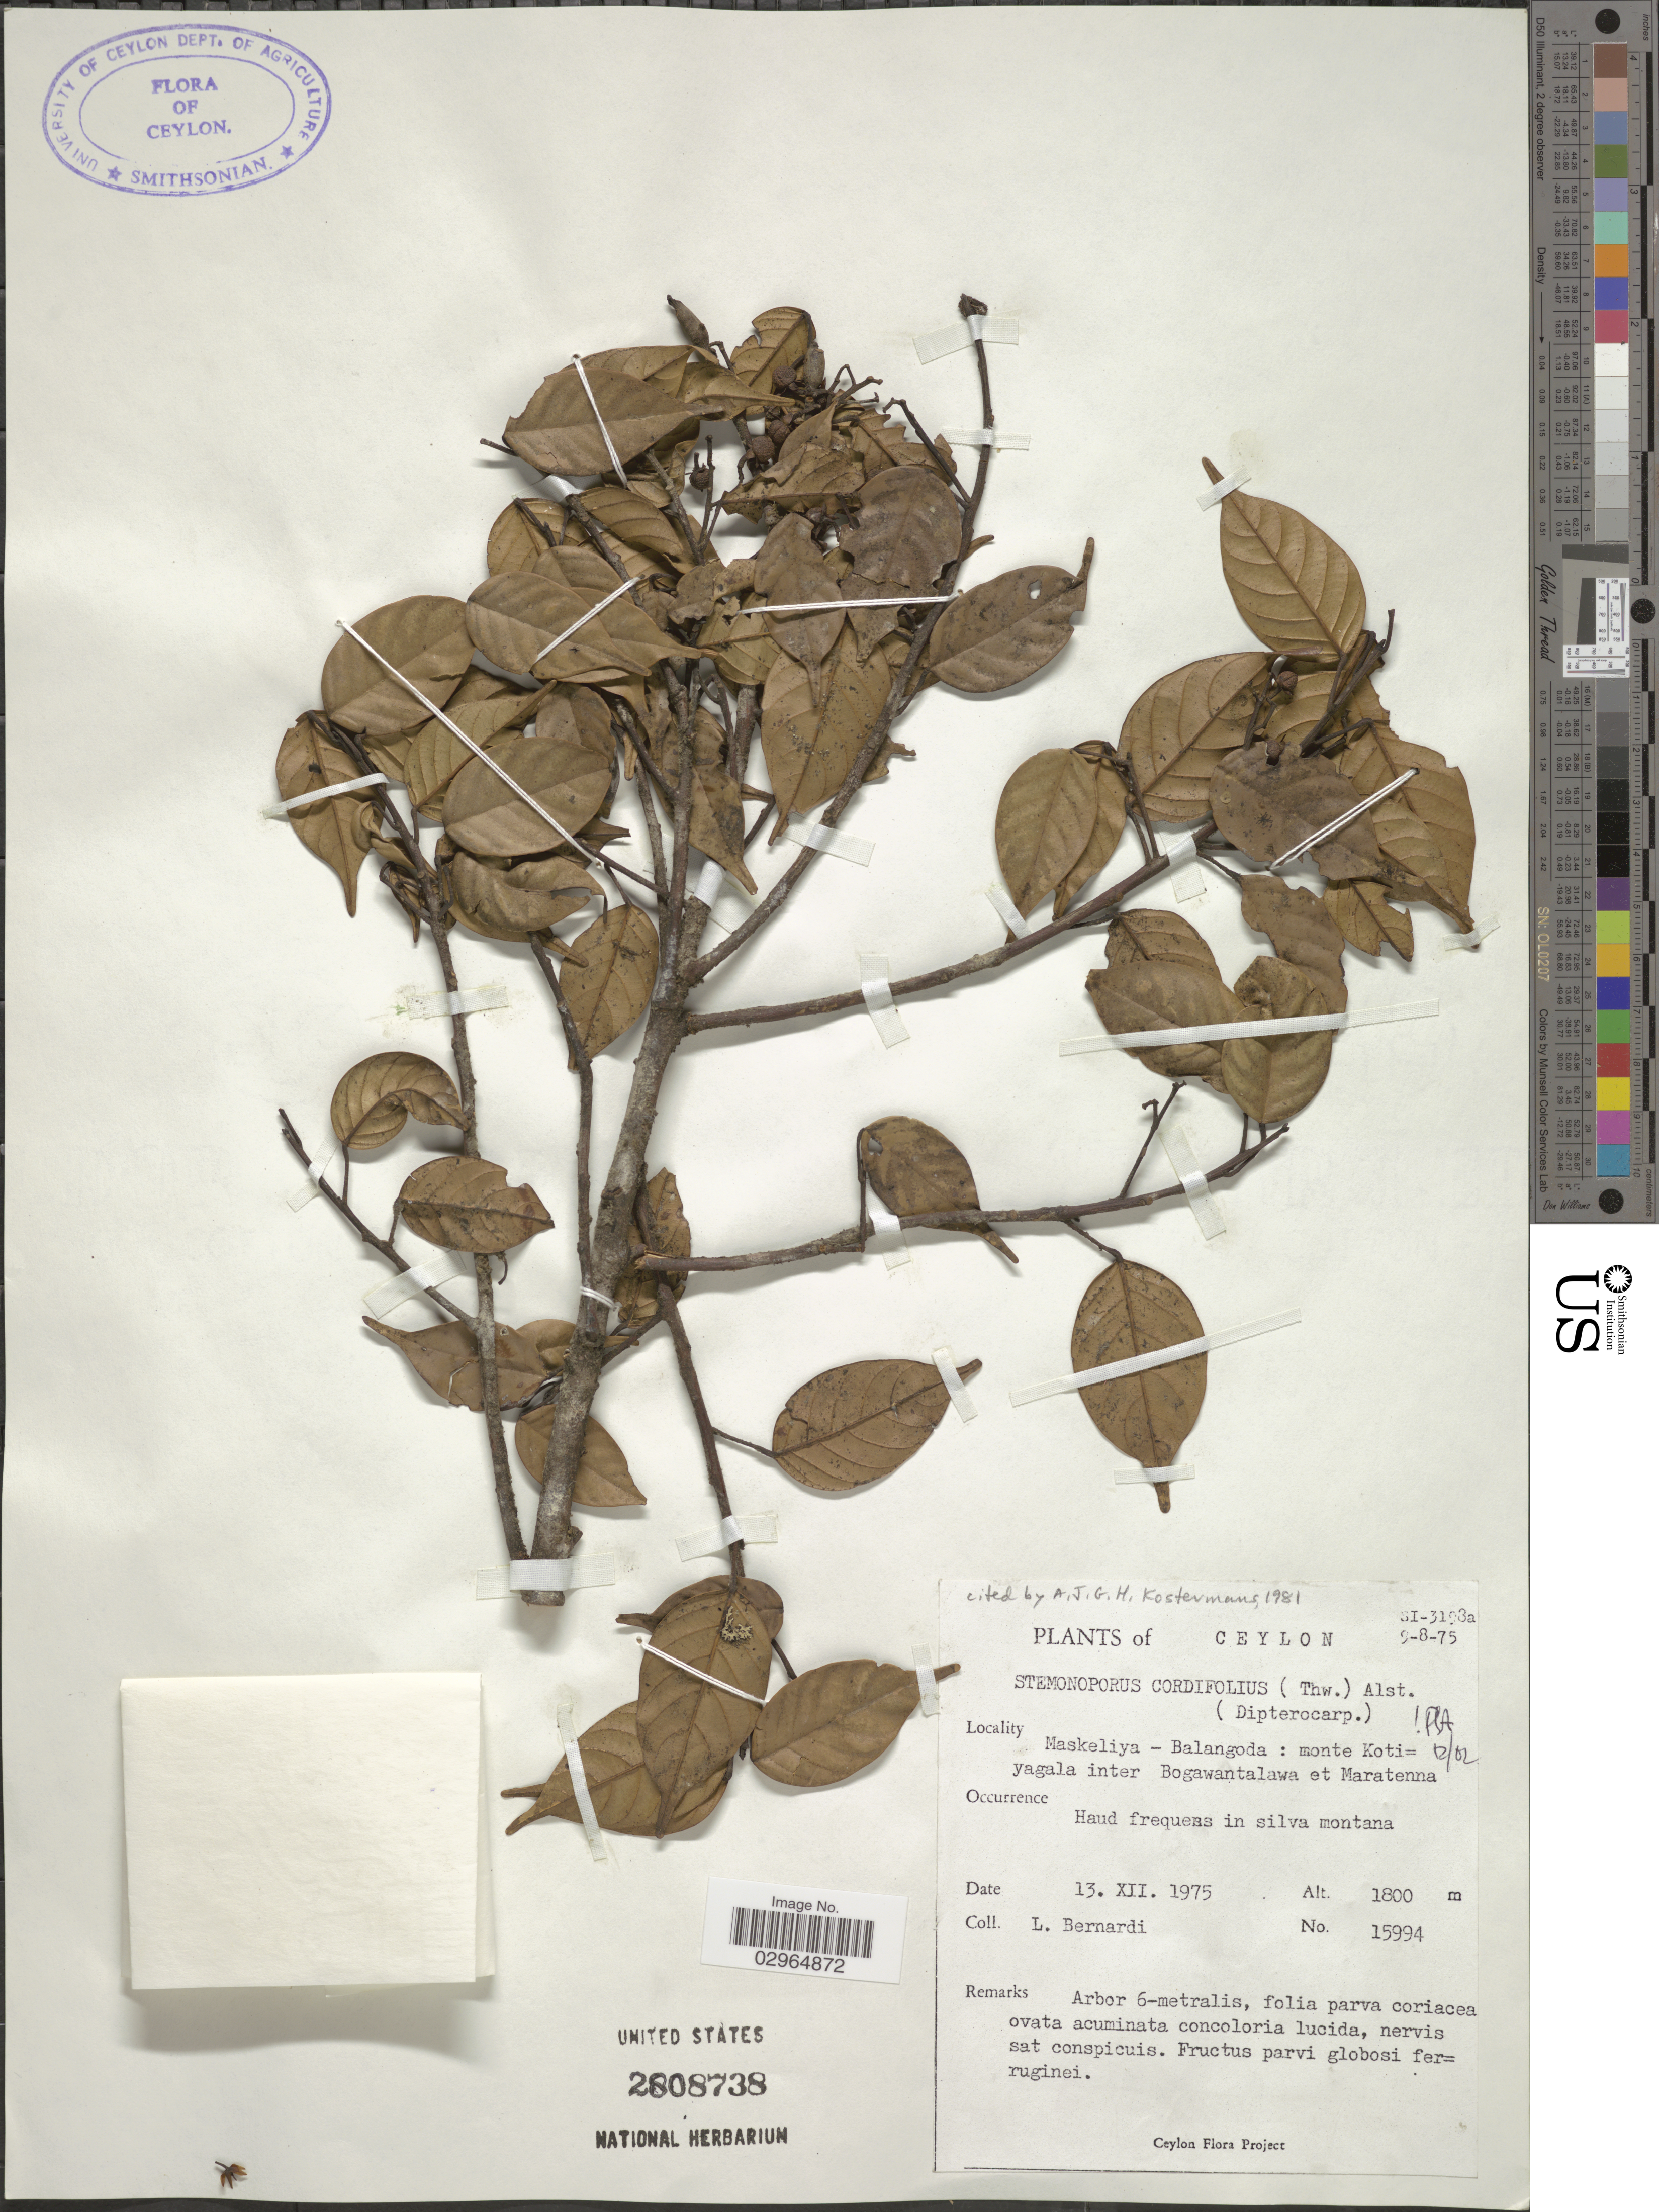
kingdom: Plantae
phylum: Tracheophyta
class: Magnoliopsida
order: Malvales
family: Dipterocarpaceae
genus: Stemonoporus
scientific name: Stemonoporus cordifolius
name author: (Thwaites) Alston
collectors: L. Bernardi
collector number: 15994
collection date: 1975-12-13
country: Sri Lanka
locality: Ceylon. Maskeliya - Balangoda : monte Koti=yagala inter Bogawantalawa et Maratenna.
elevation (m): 1800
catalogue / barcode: US 2808738